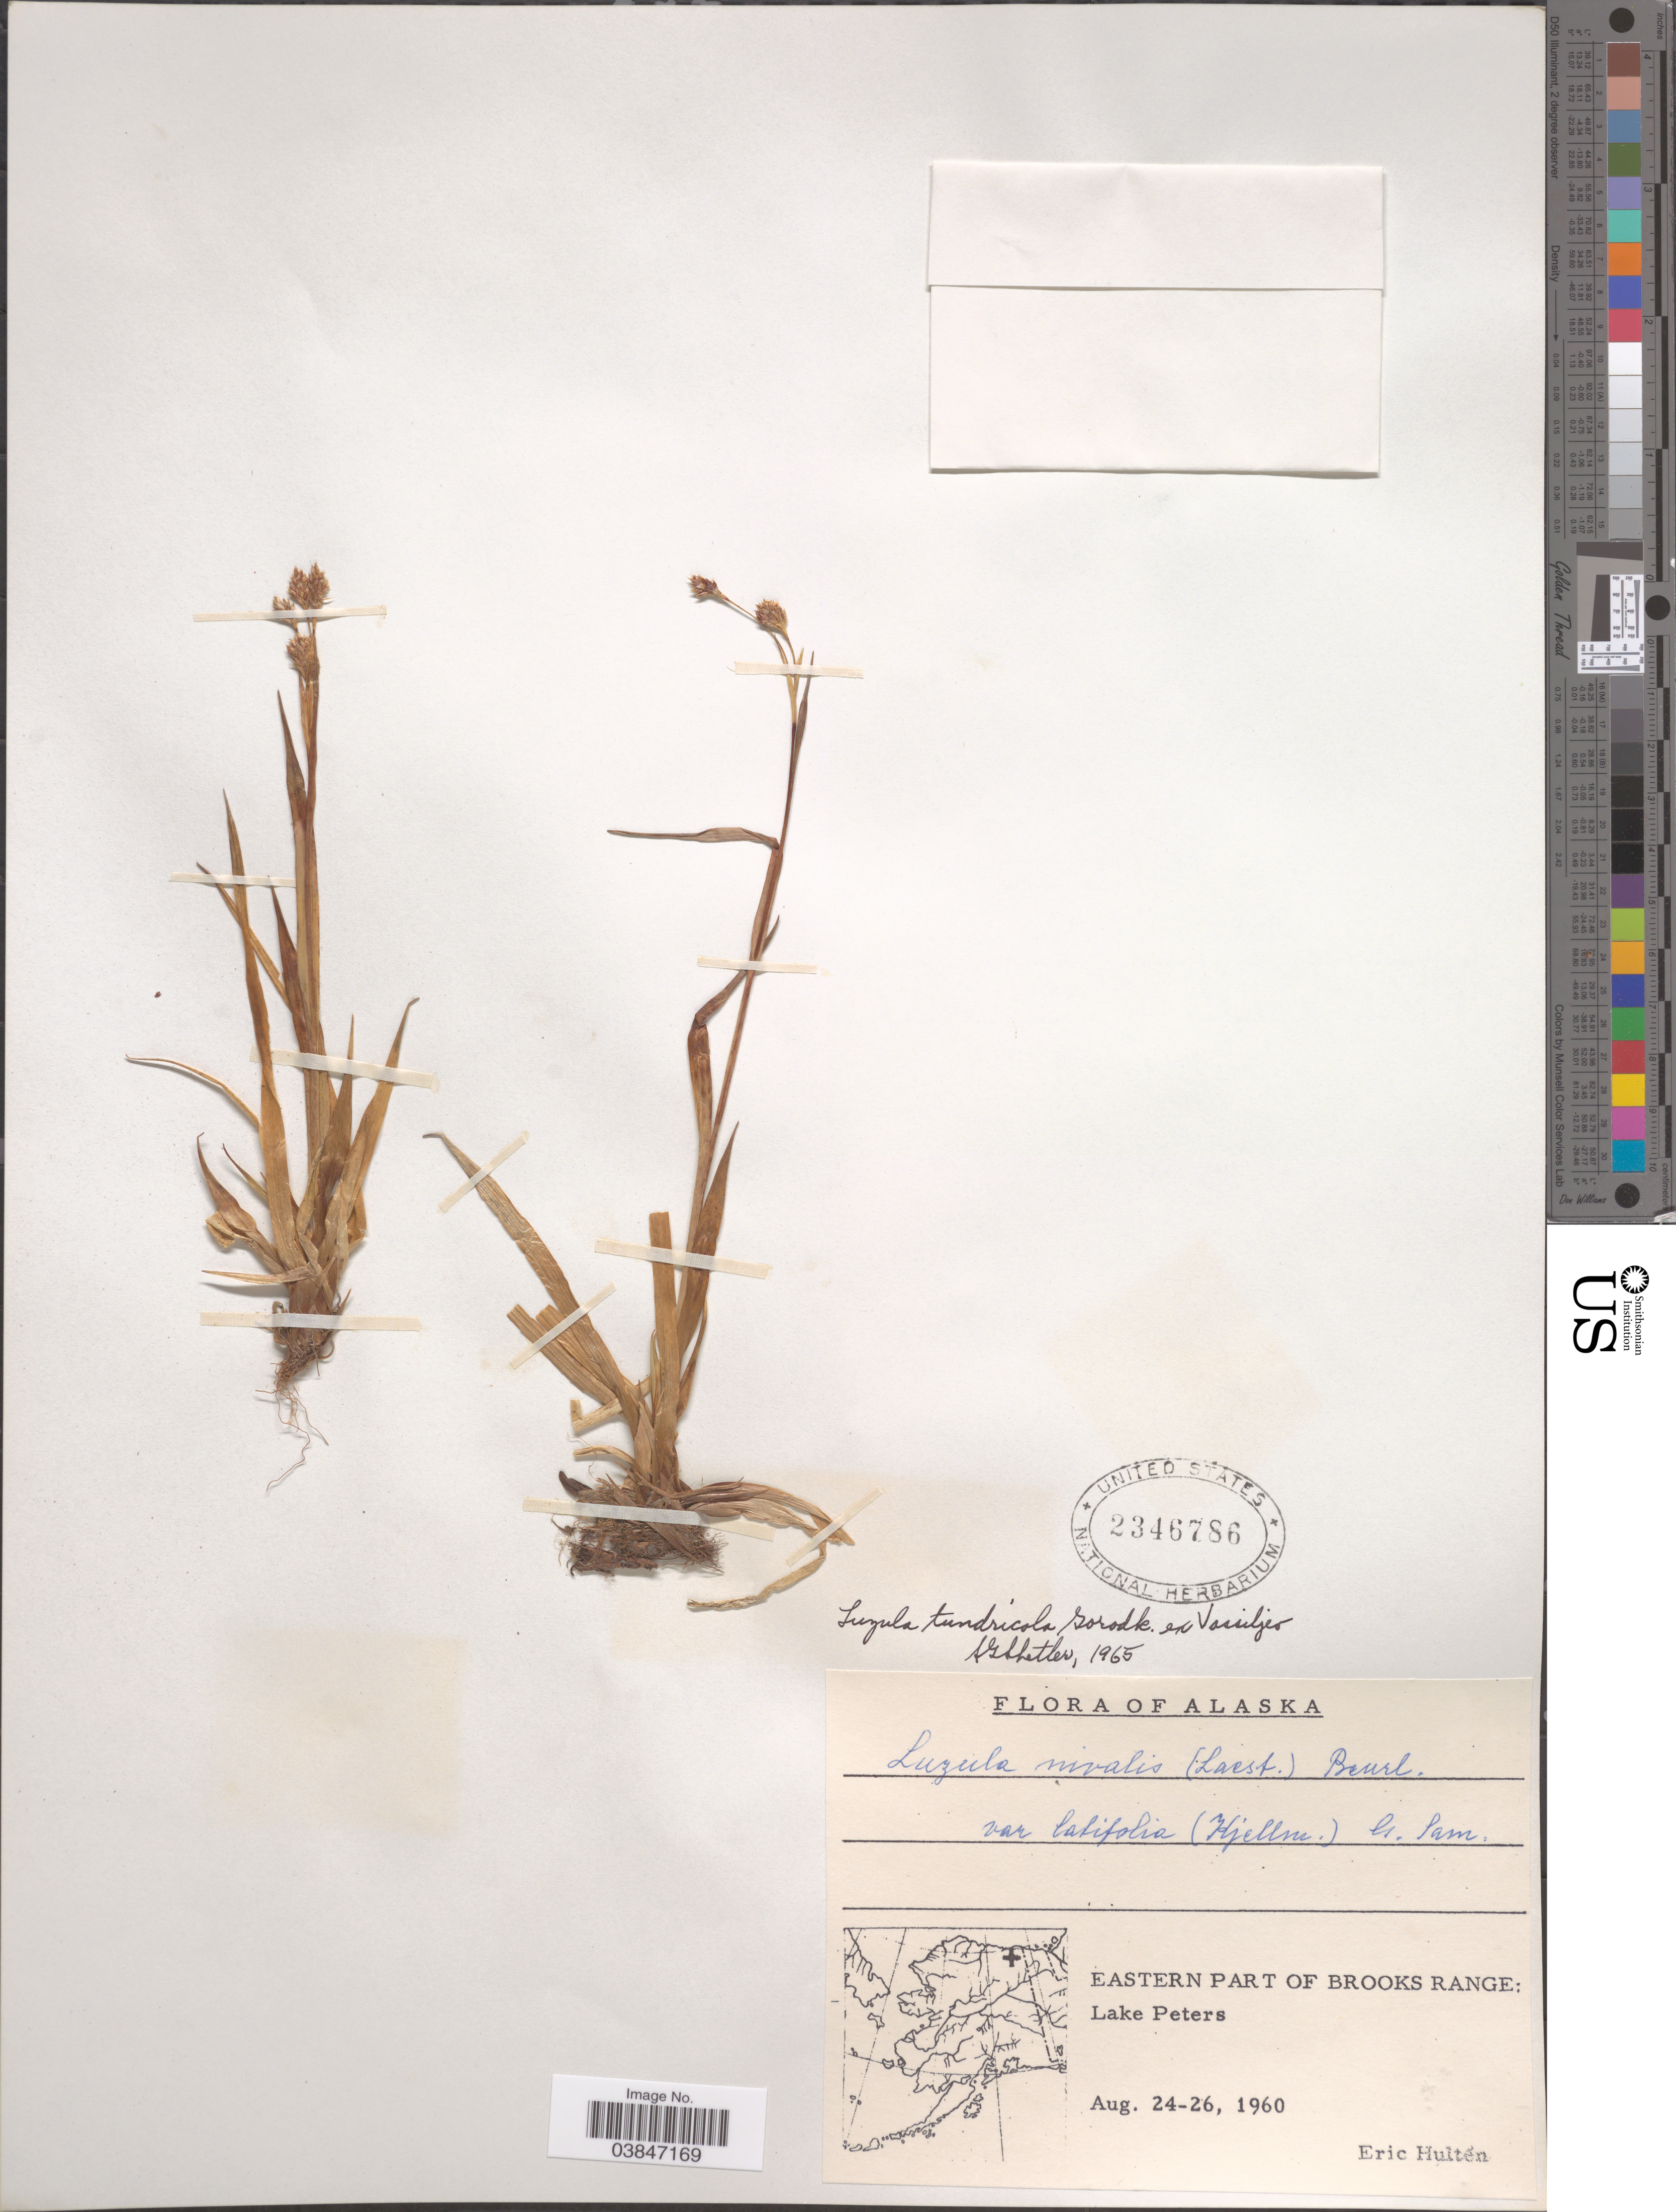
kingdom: Plantae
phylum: Tracheophyta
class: Liliopsida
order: Poales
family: Juncaceae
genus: Luzula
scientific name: Luzula tundricola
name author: (Gorodkov) V. Vassil.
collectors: E. G. Hultén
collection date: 1960-08-24/1960-08-26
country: United States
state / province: Alaska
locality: Eastern Part of Brooks Range: Lake Peters.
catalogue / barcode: US 2346786